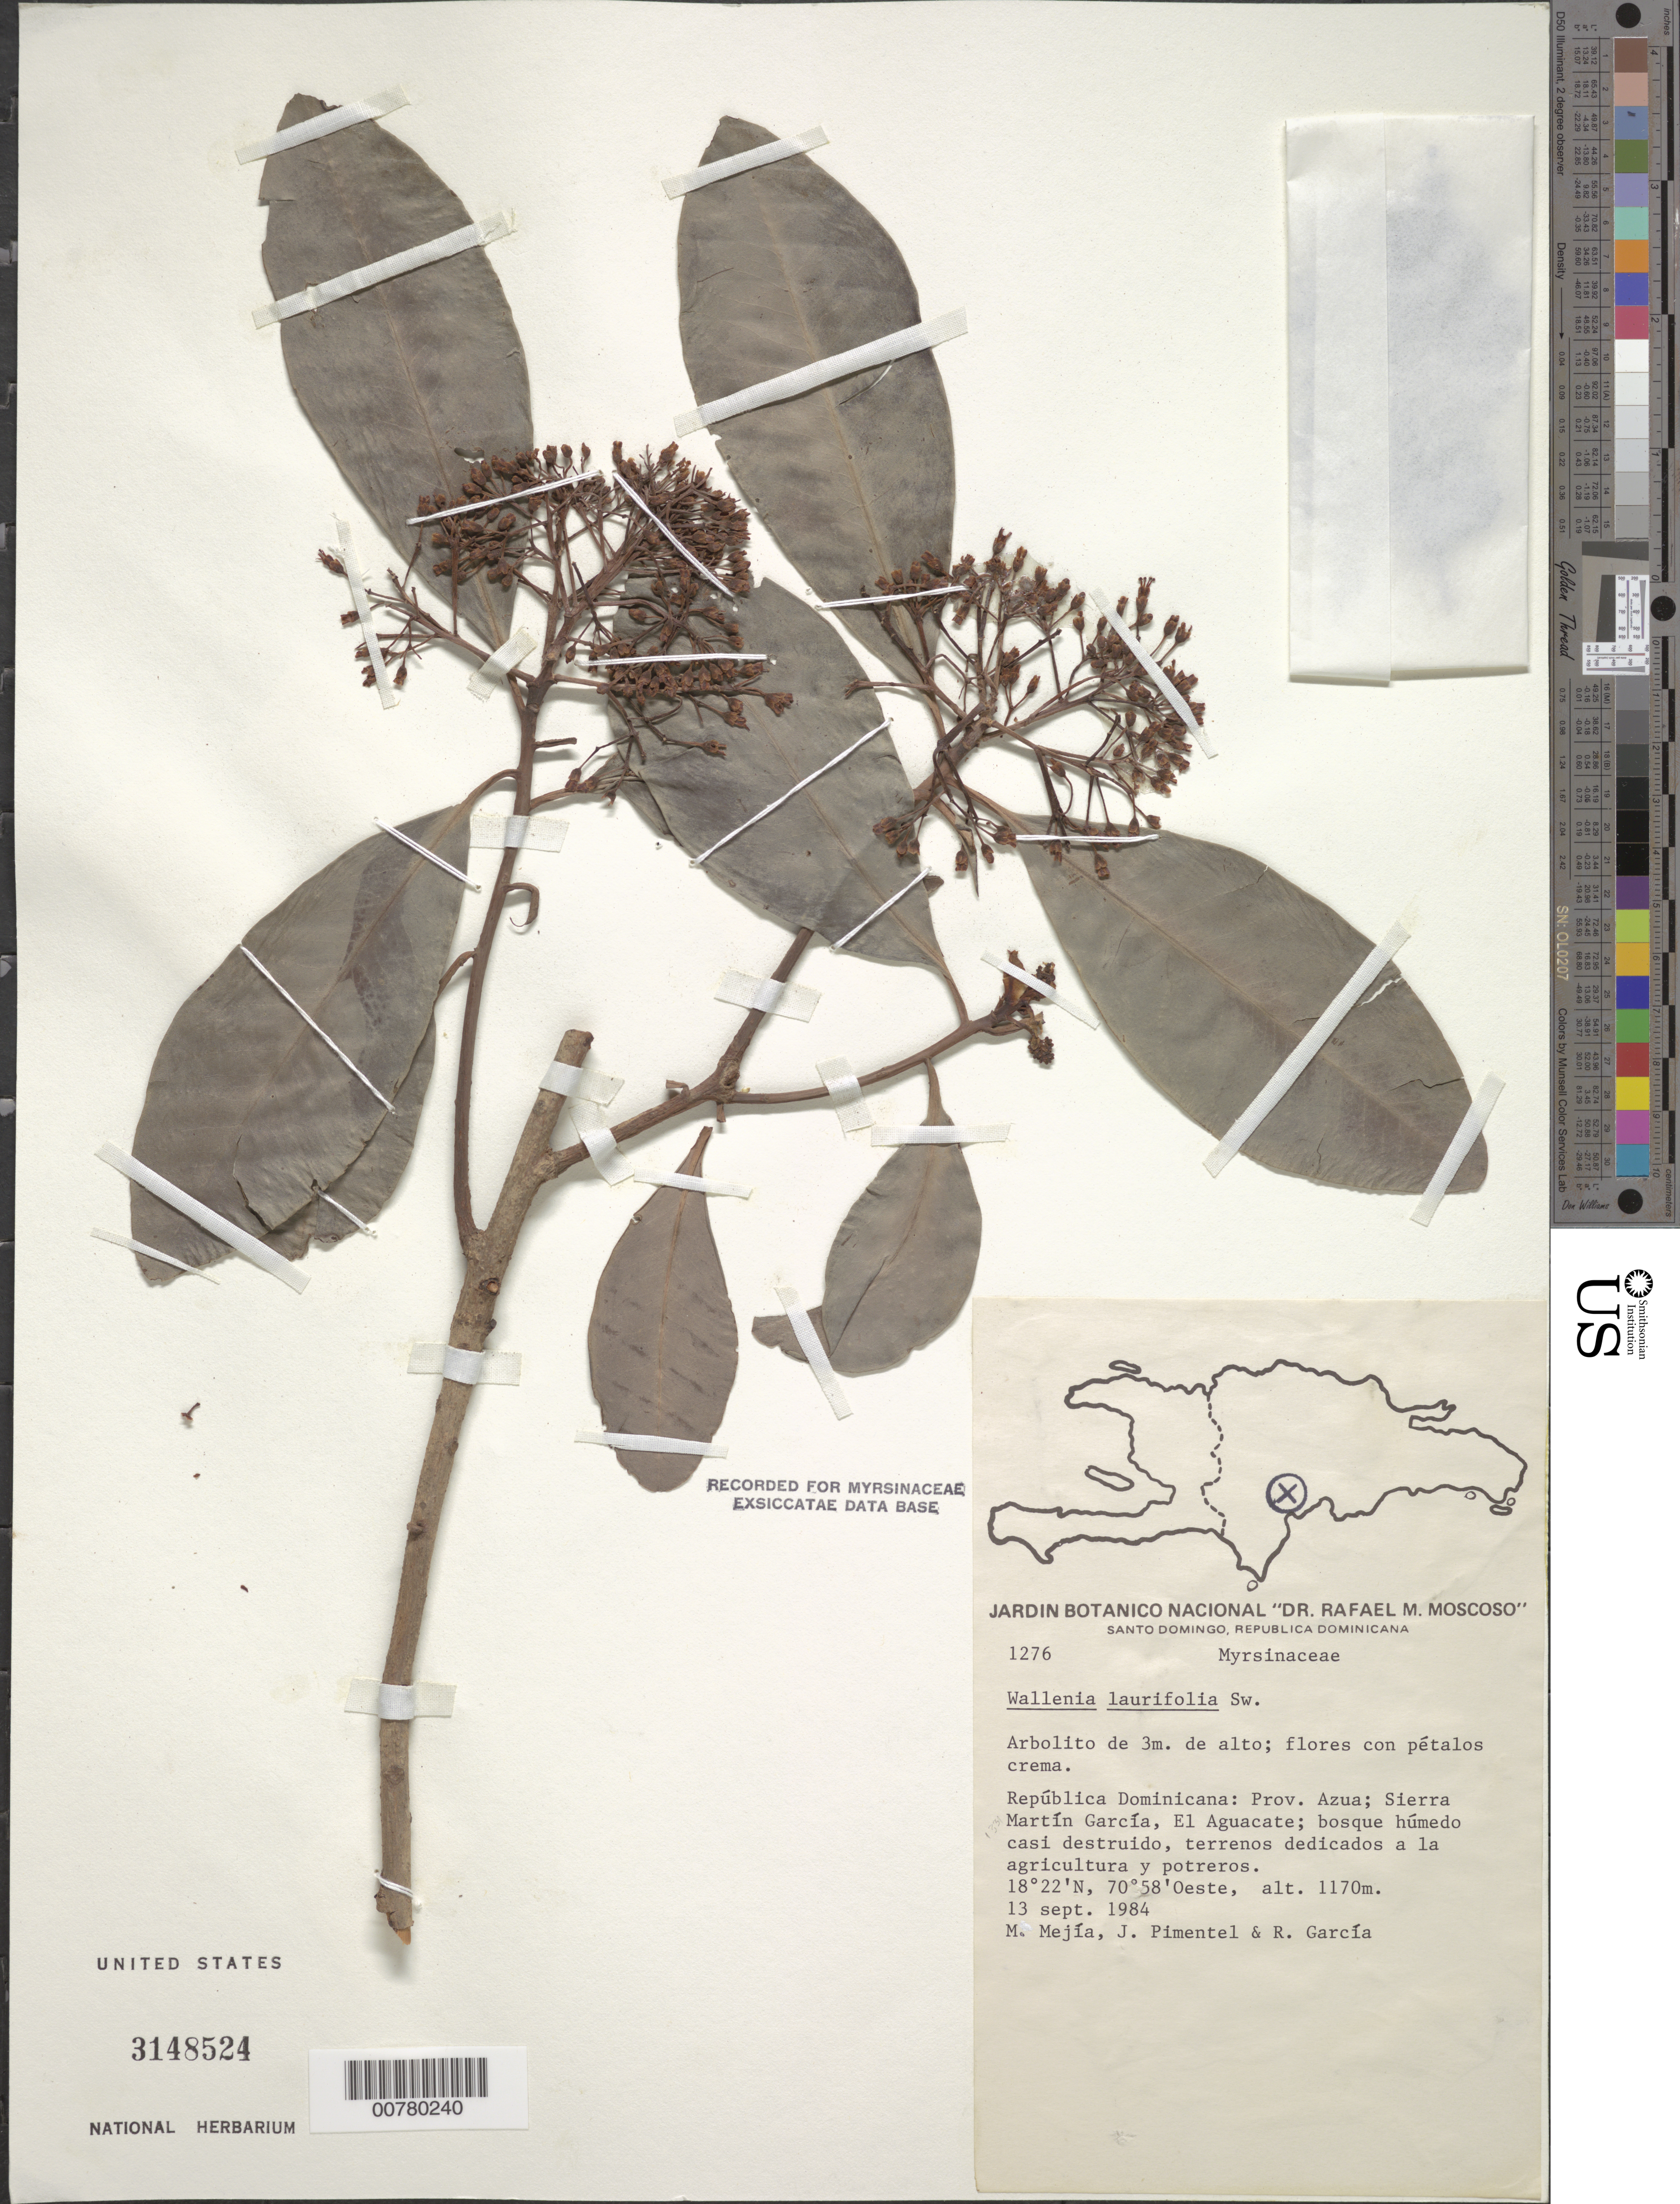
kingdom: Plantae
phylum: Tracheophyta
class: Magnoliopsida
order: Ericales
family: Primulaceae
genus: Wallenia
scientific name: Wallenia laurifolia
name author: Sw.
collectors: M. Mejia, J. Pimentel & R. G. García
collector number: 1276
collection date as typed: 13 Sep 1984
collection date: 1984-09-13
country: Dominican Republic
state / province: Azua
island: Hispaniola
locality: Sierra Martín García, El Aguacate.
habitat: Humid and almost disturbed forest, with land dedicated to agriculture and horse stables.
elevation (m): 1170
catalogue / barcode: US 3148524